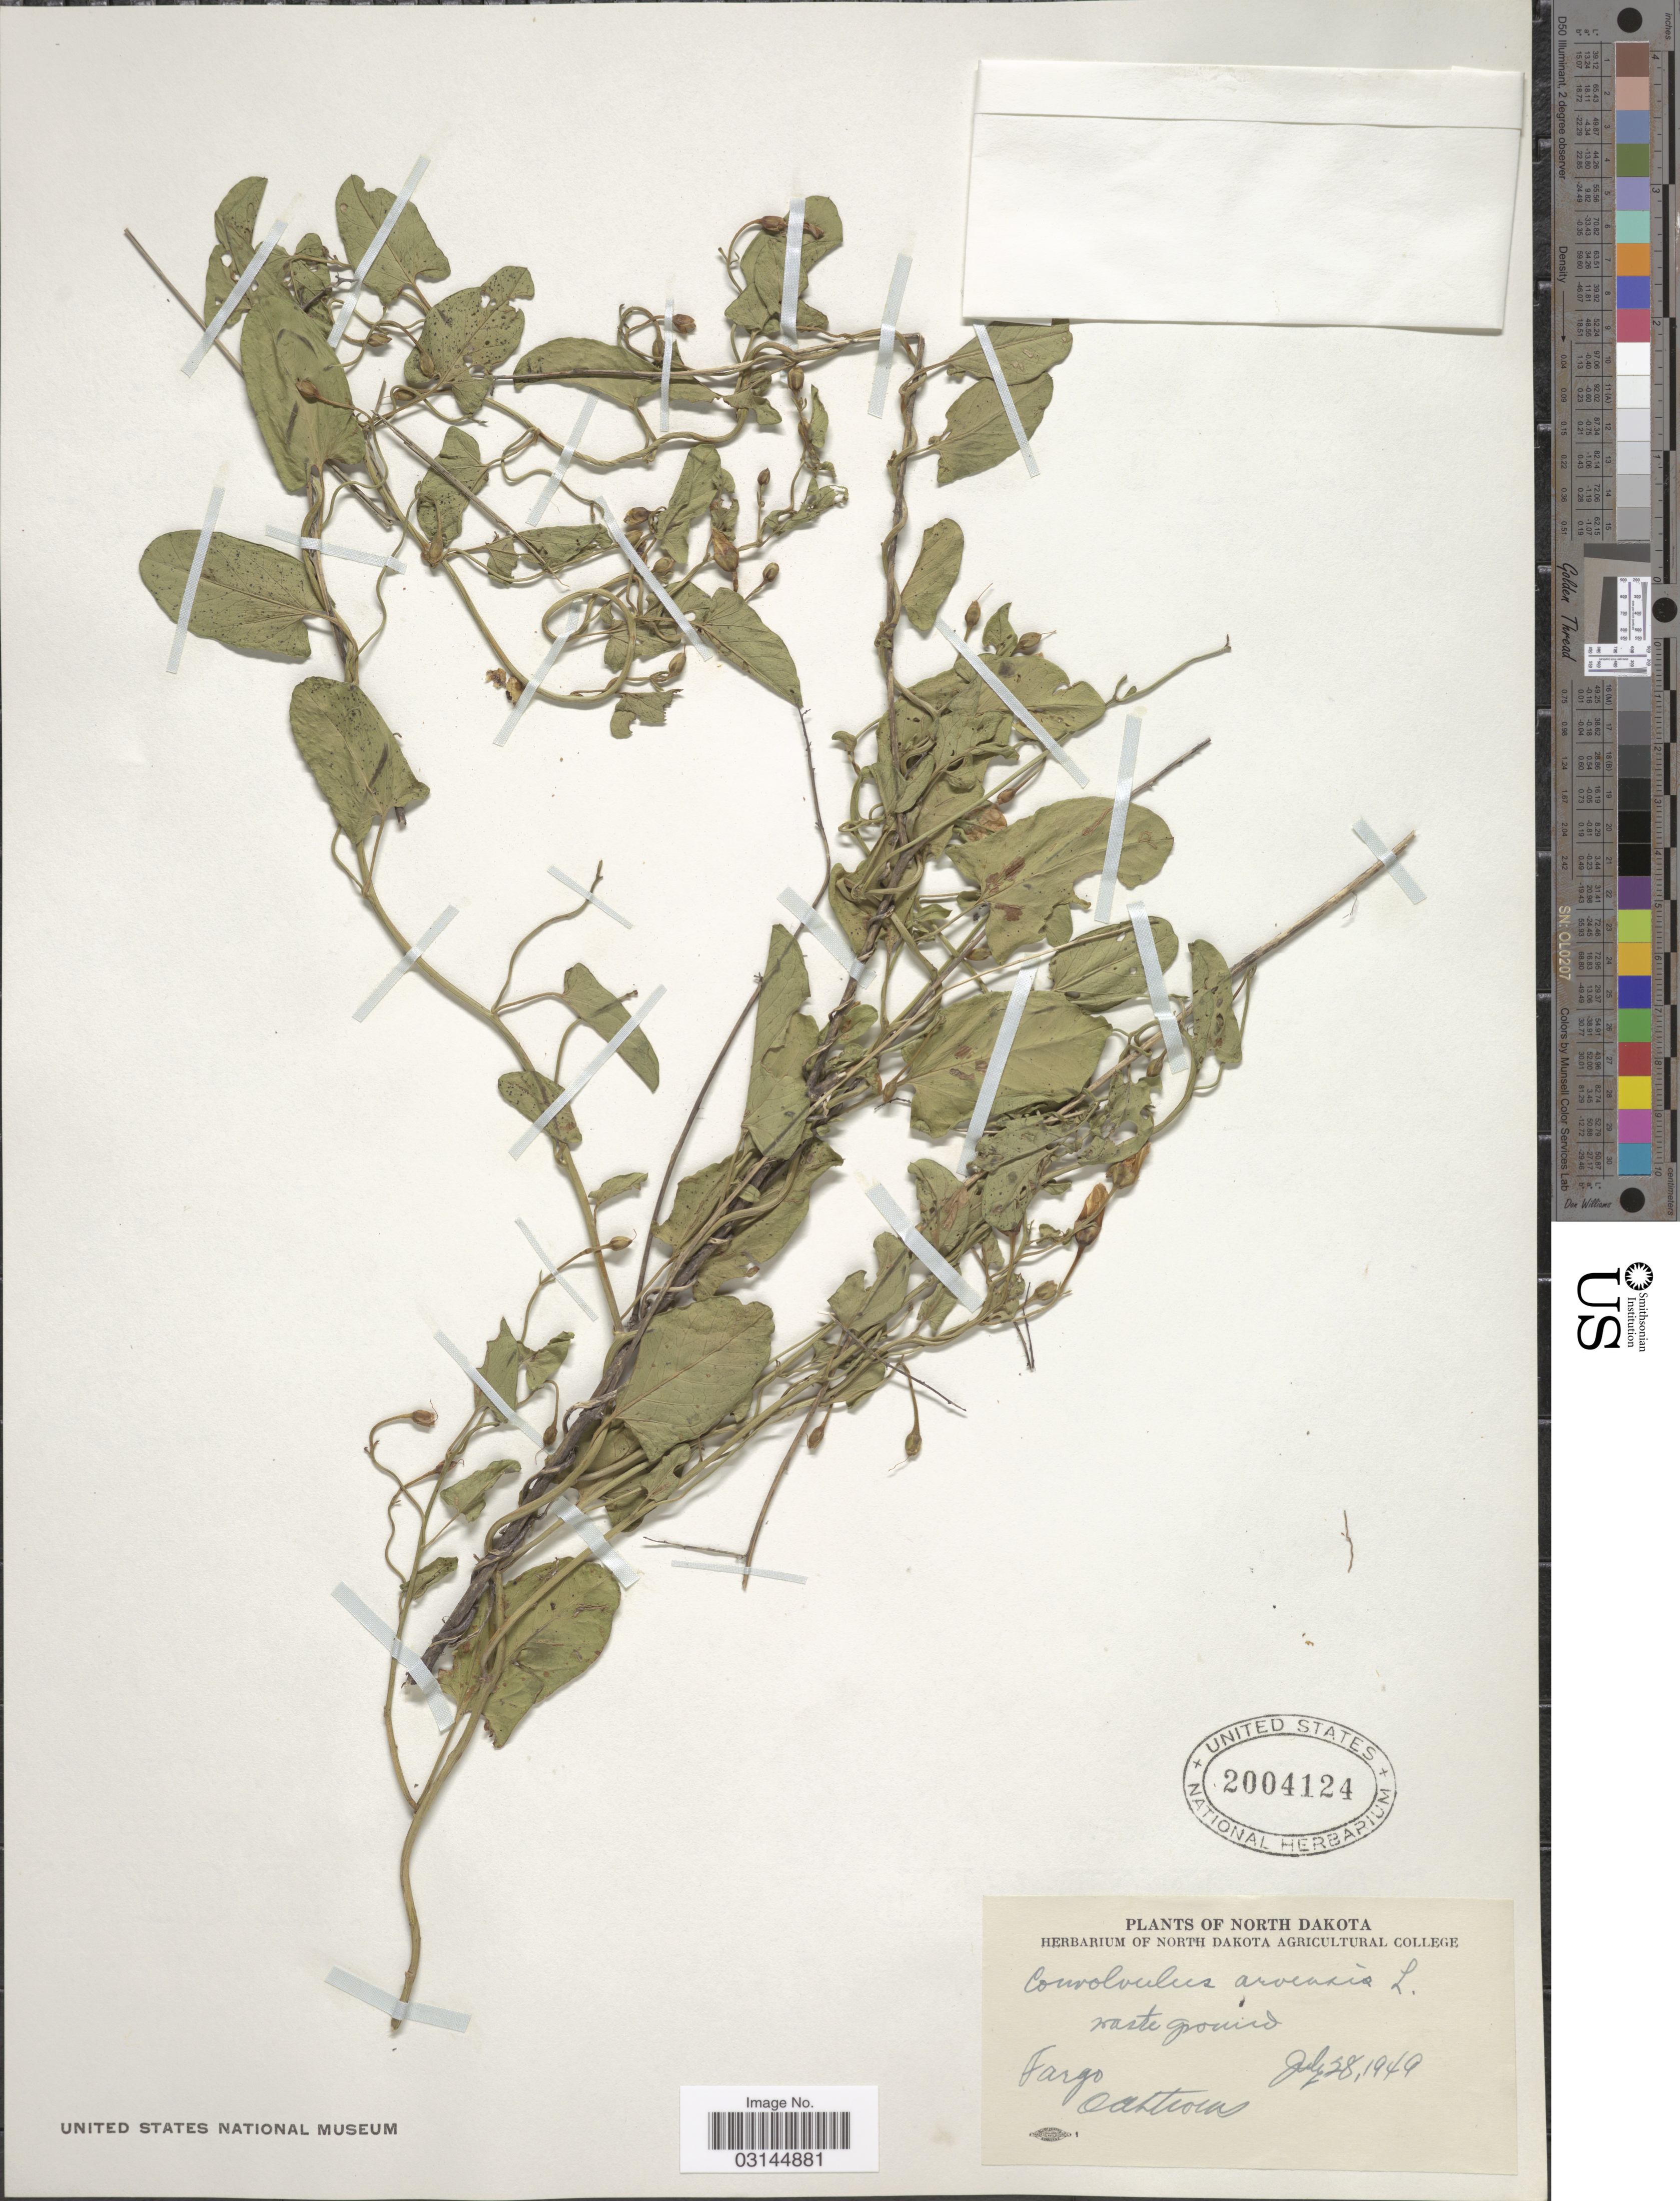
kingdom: Plantae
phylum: Tracheophyta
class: Magnoliopsida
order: Solanales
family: Convolvulaceae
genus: Convolvulus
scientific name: Convolvulus arvensis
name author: L.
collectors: O. A. Stevens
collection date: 1949-07-28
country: United States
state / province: North Dakota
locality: Fargo.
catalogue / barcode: US 2004124